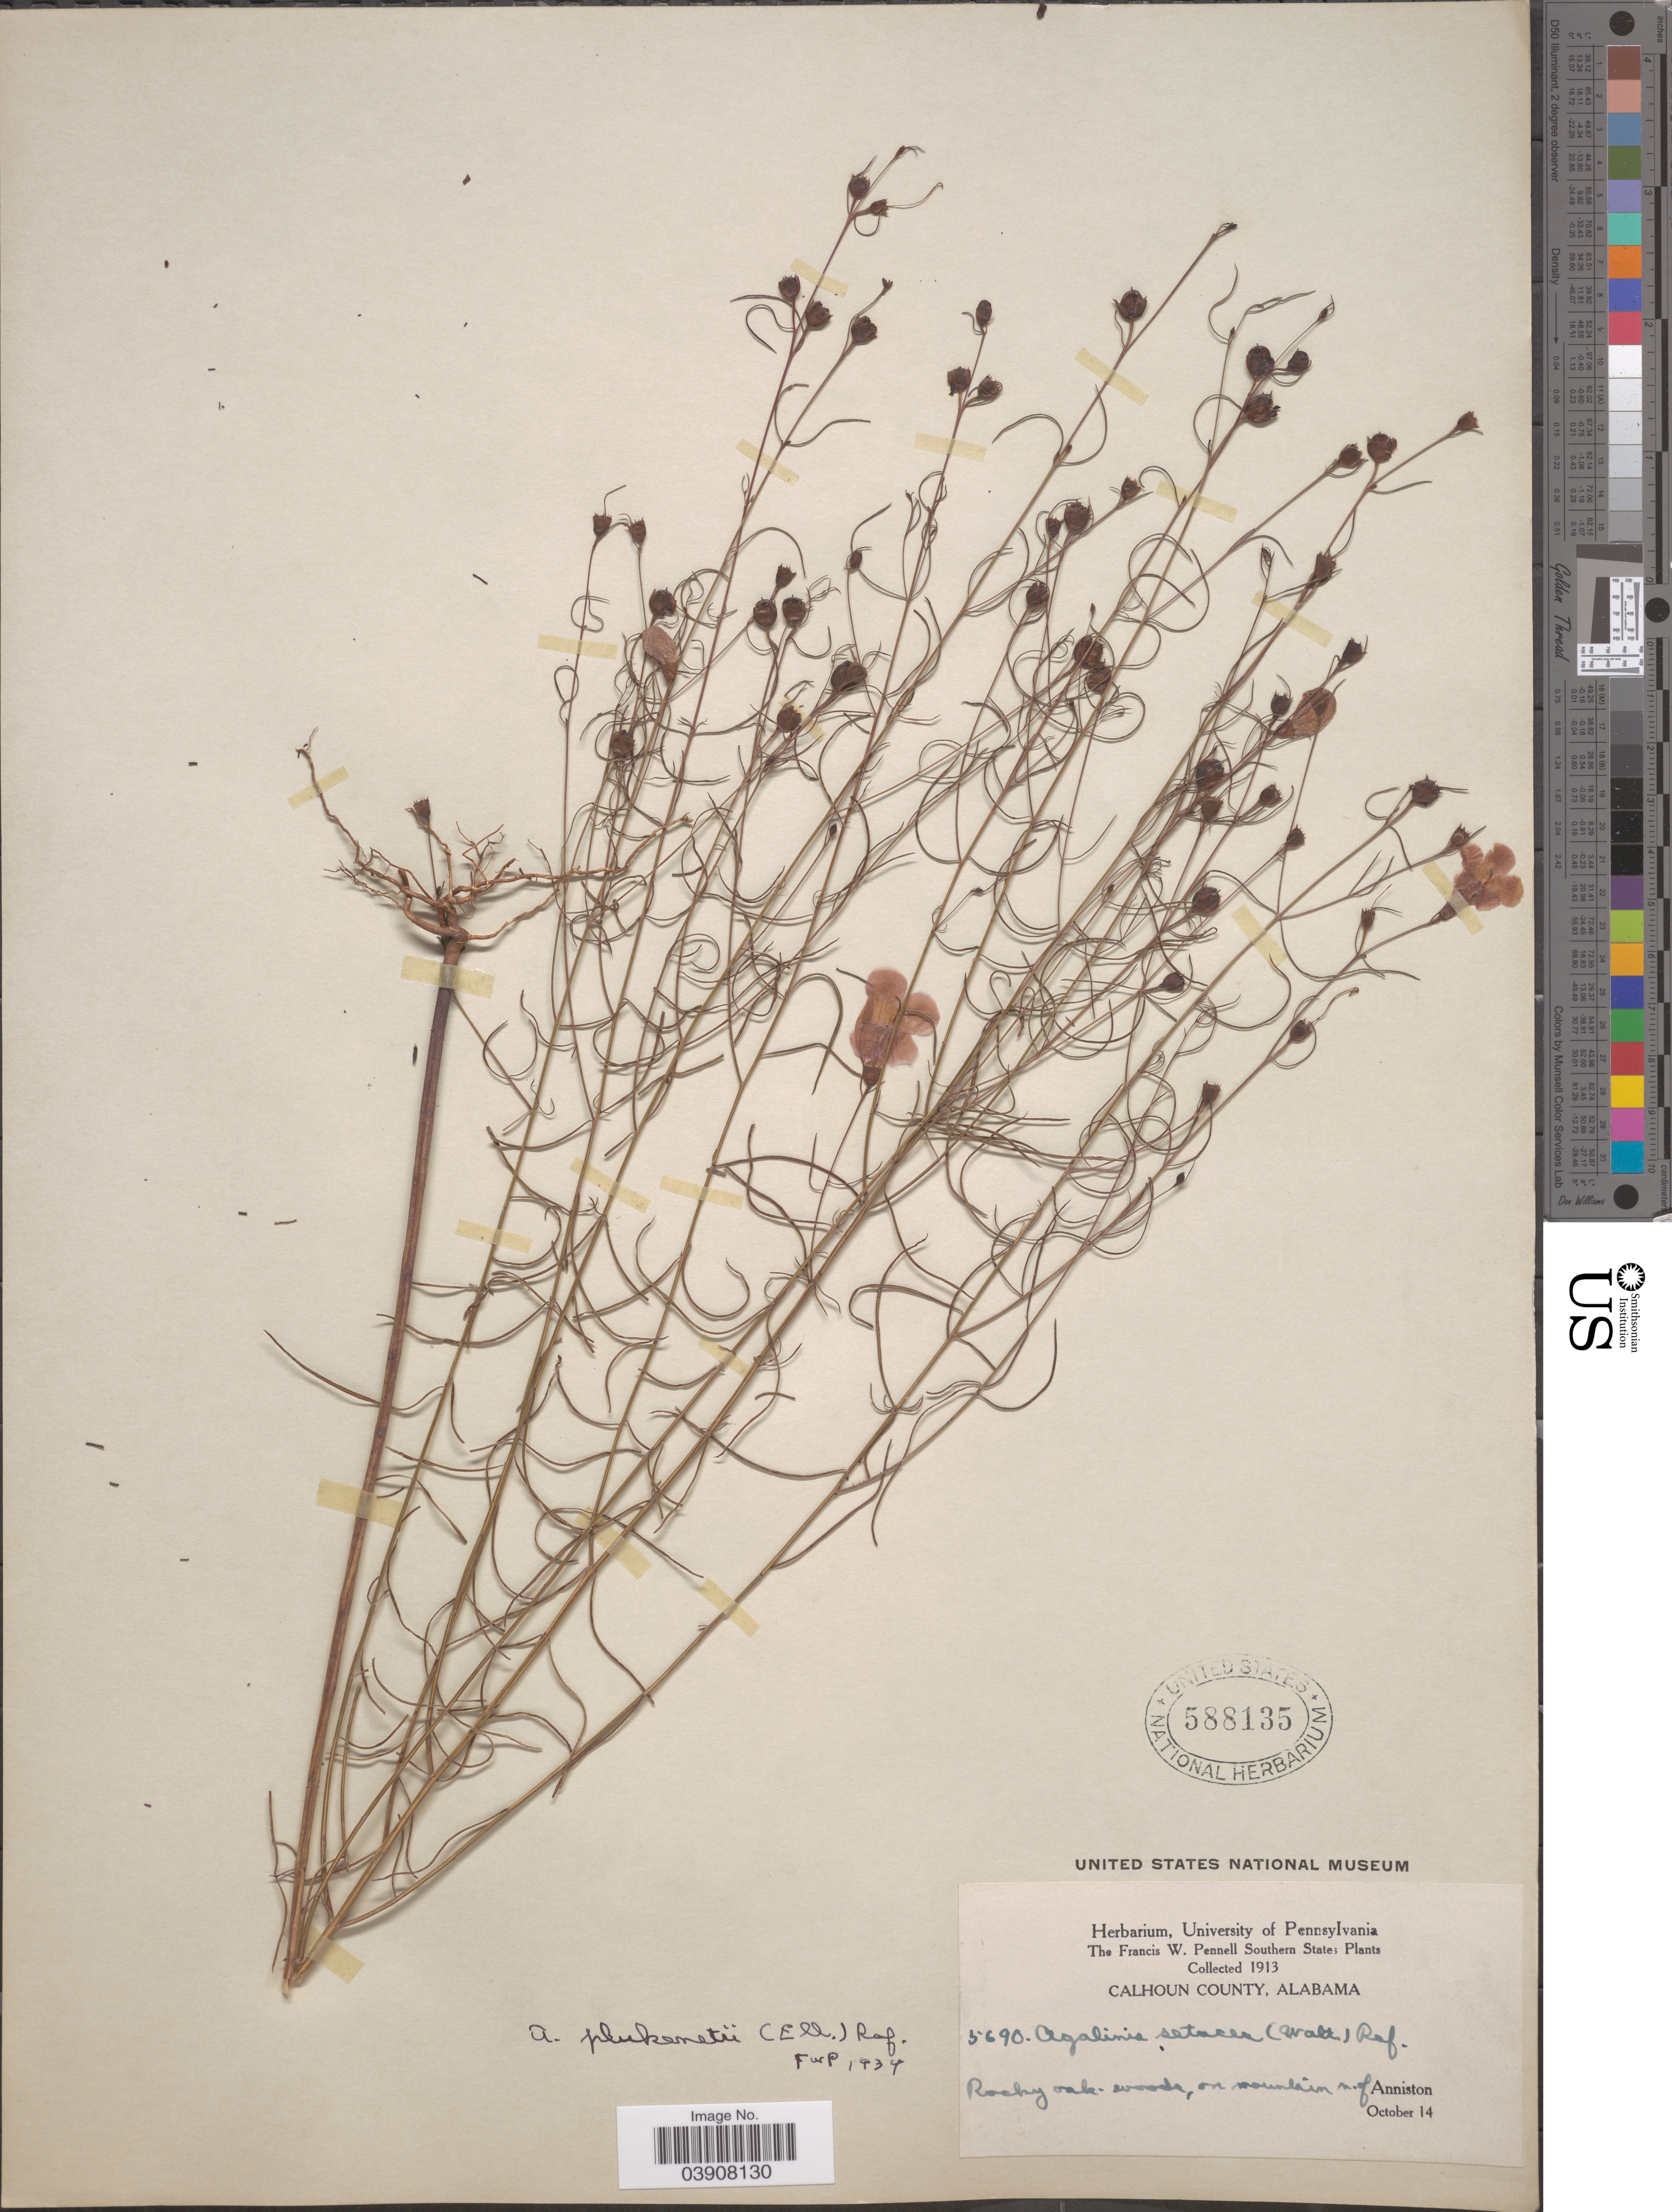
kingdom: Plantae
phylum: Tracheophyta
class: Magnoliopsida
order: Lamiales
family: Orobanchaceae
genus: Agalinis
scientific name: Agalinis plukenetii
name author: (Elliott) Raf.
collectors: F. W. Pennell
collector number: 5690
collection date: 1913-10-14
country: United States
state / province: Alabama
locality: Southern States. Calhoun County. Rocky oak-woods, on mountain n. of Anniston.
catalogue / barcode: US 588135